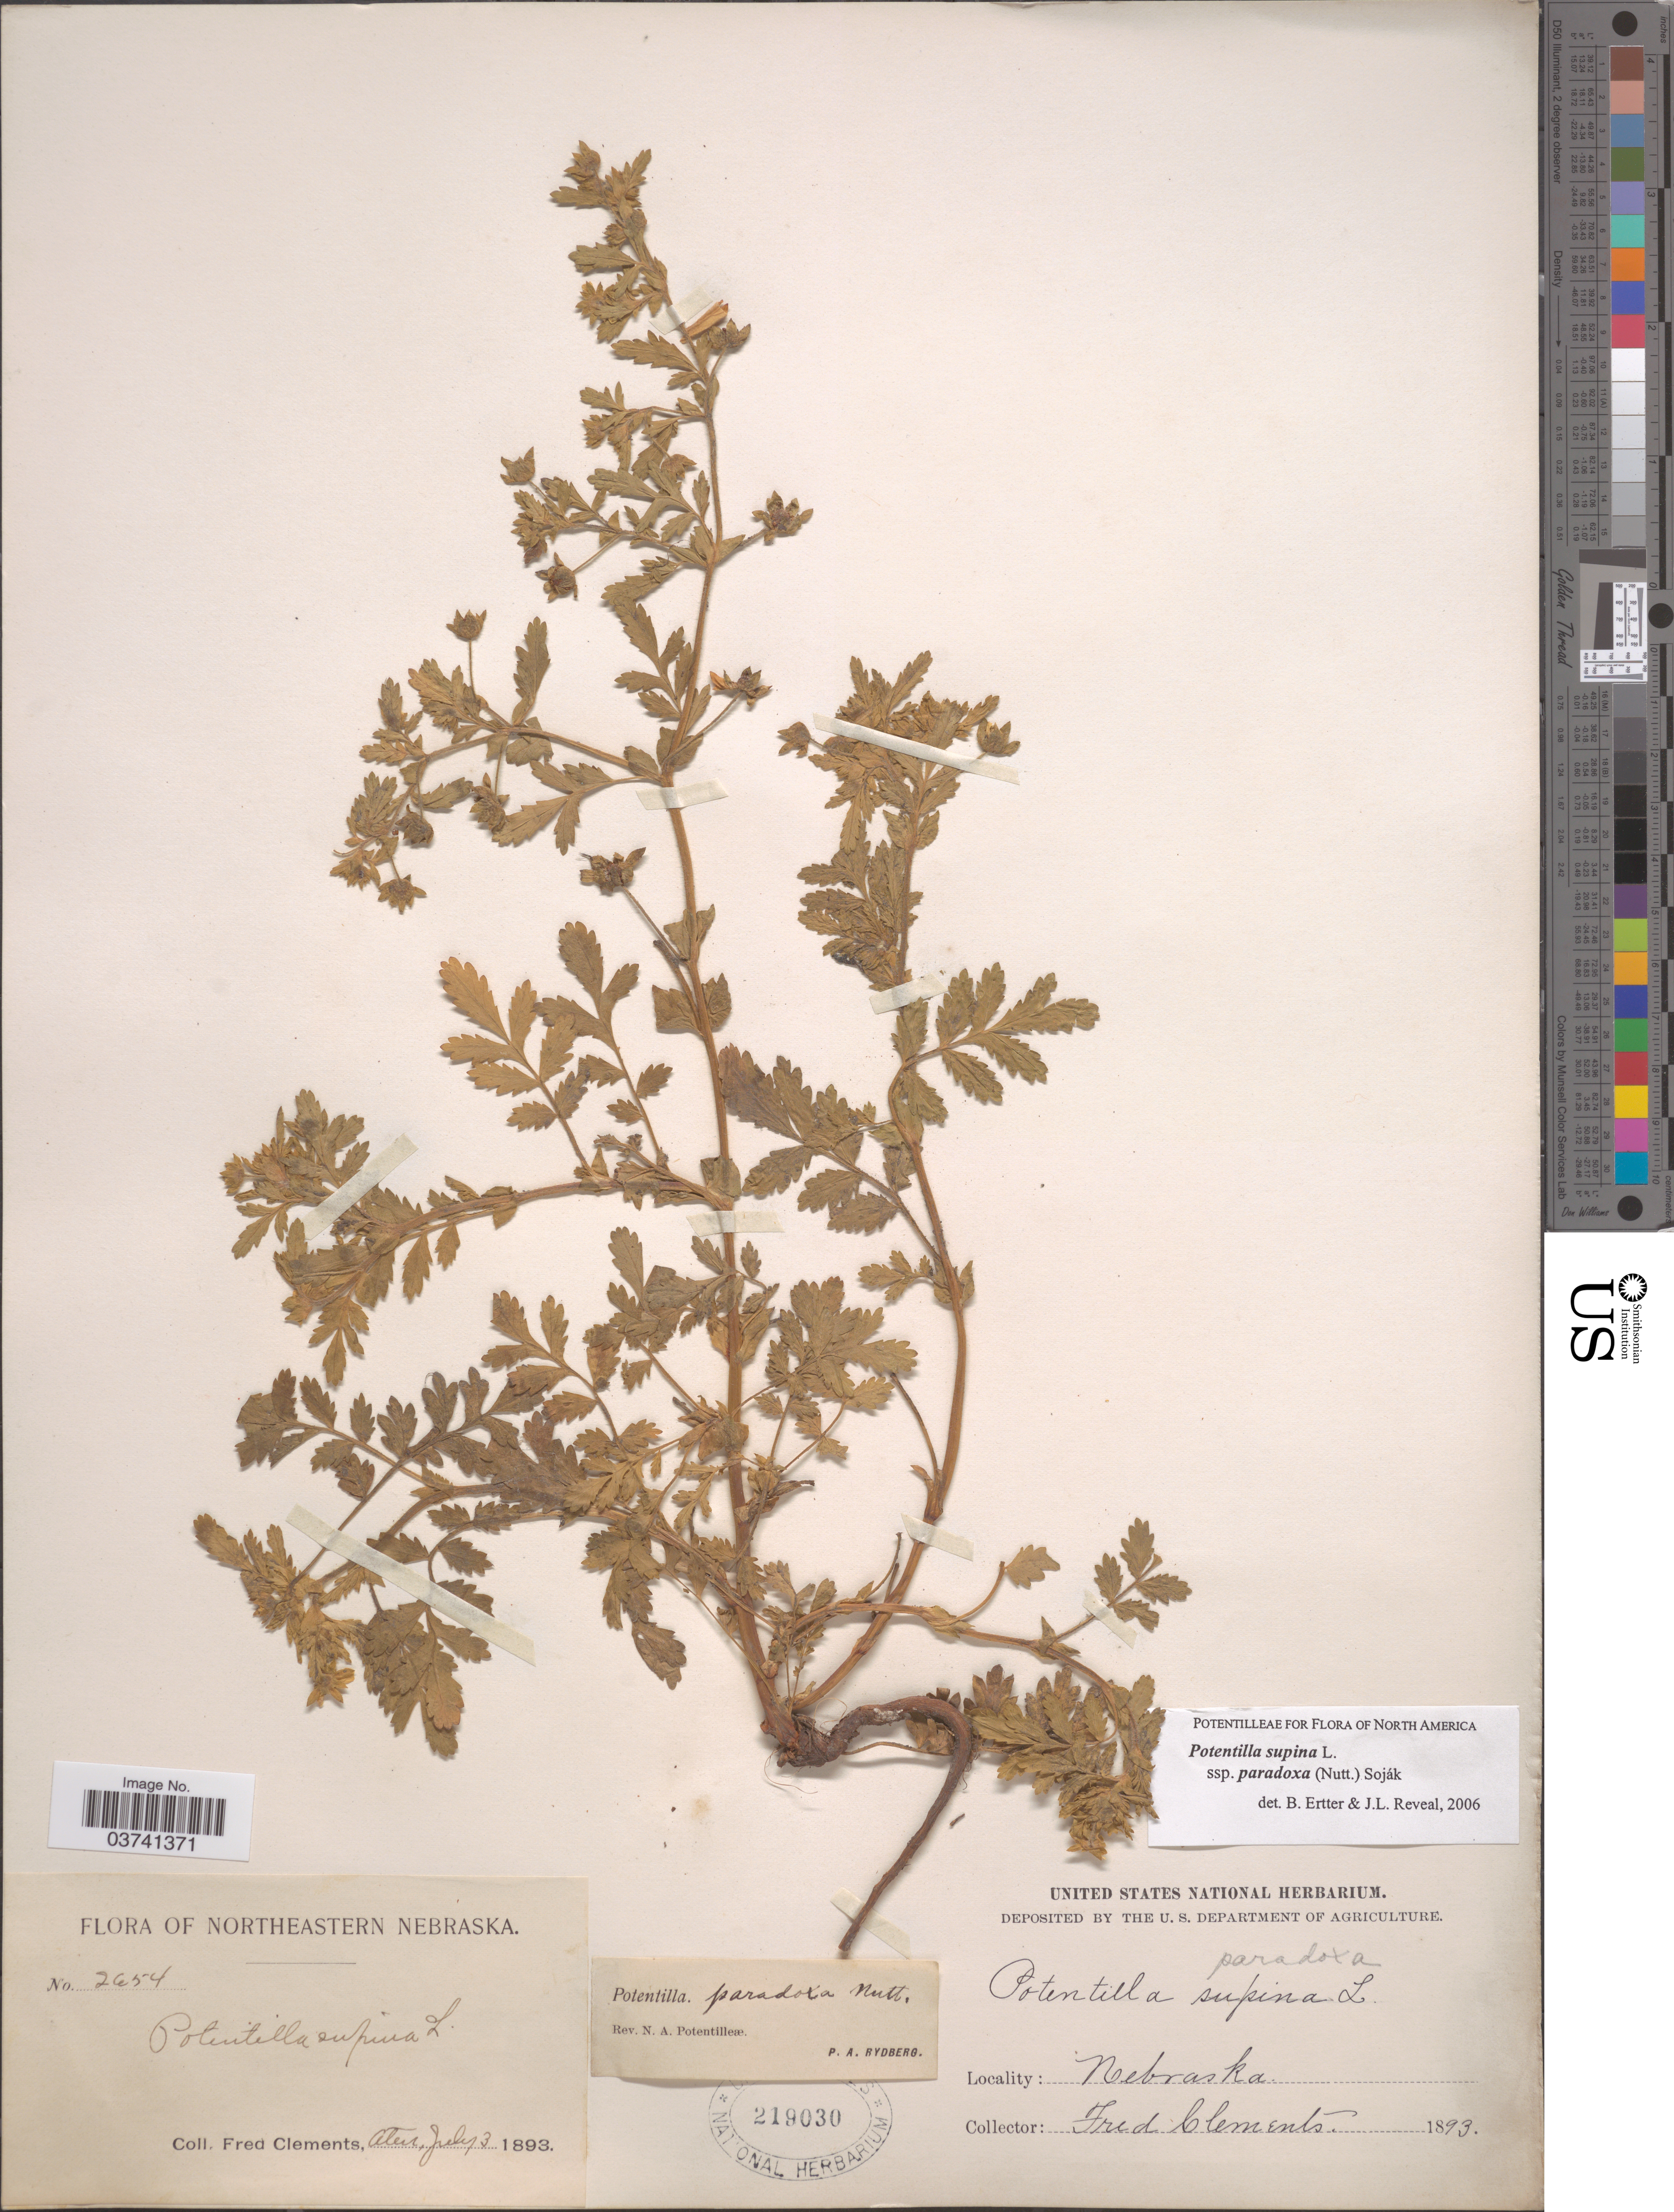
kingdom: Plantae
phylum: Tracheophyta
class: Magnoliopsida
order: Rosales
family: Rosaceae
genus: Potentilla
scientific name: Potentilla supina subsp. paradoxa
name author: (Nutt.) Soják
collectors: F. Clements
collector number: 2654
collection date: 1893-07-03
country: United States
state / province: Nebraska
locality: Northeastern Nebraska.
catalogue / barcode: US 219030